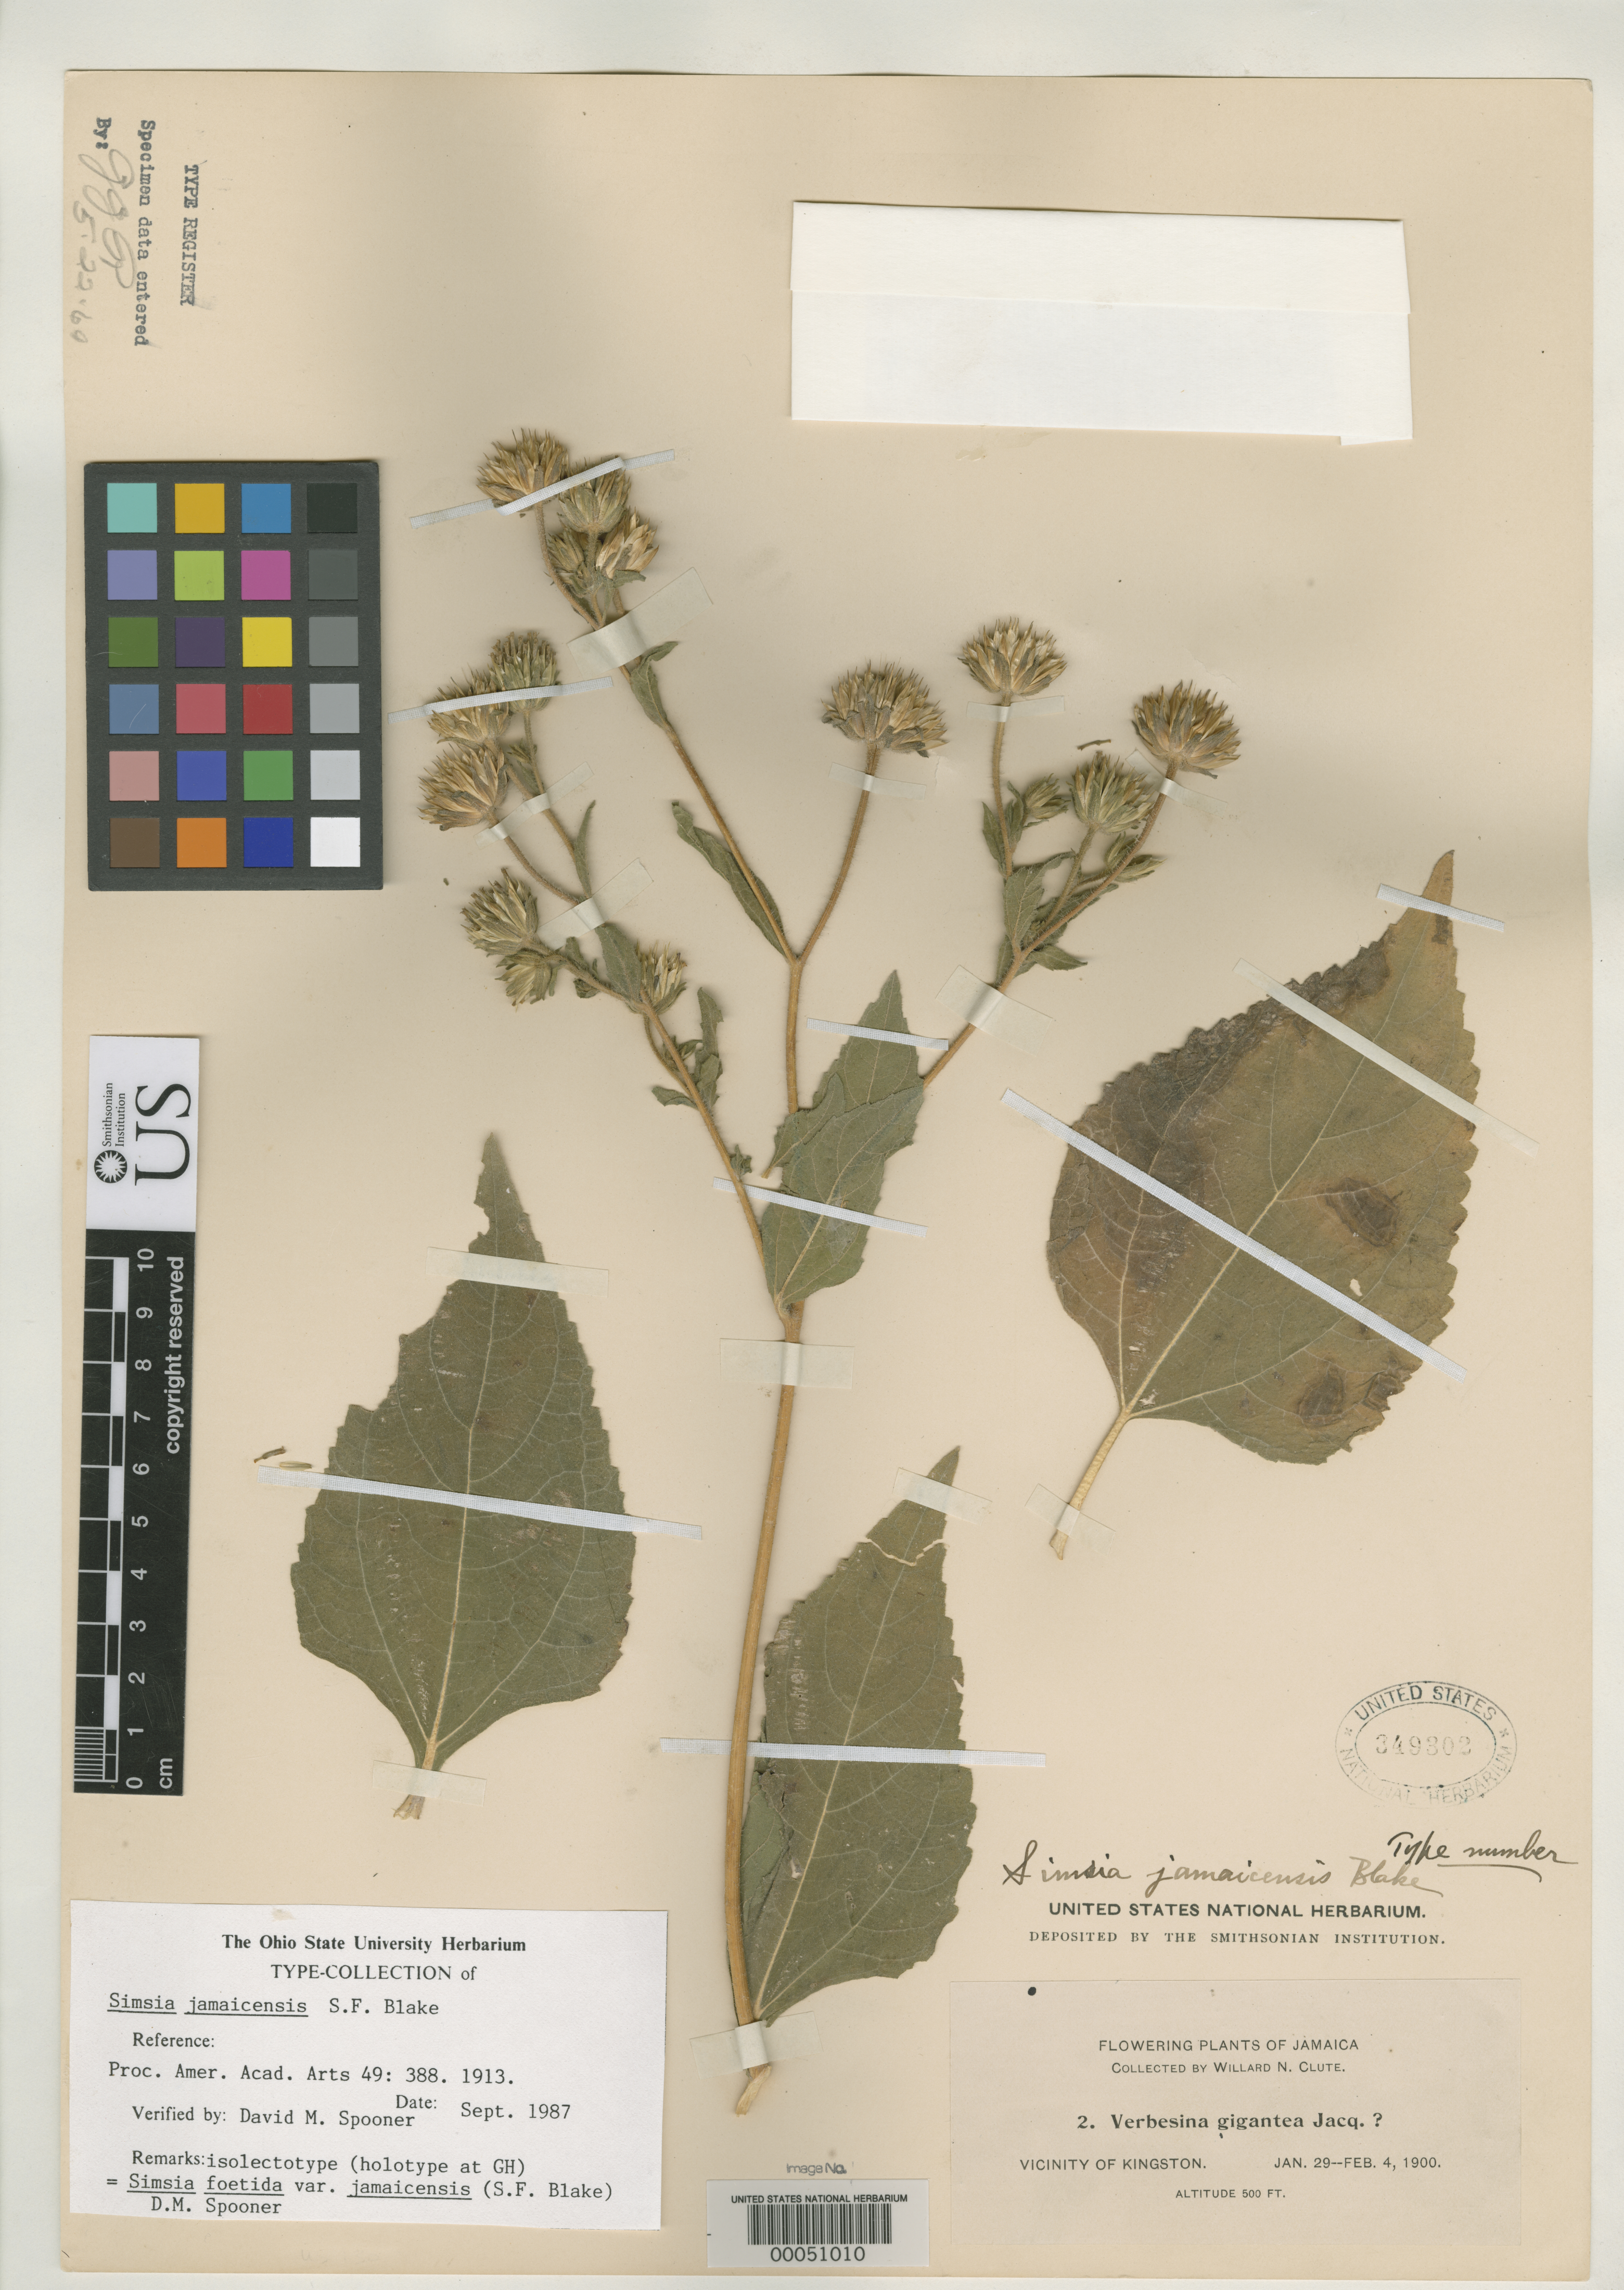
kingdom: Plantae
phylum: Tracheophyta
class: Magnoliopsida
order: Asterales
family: Asteraceae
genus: Simsia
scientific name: Simsia jamaicensis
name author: S.F. Blake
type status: Type Collection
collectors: W. N. Clute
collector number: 2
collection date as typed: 29 Jan 1900 to 04 Feb 1900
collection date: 1900-01-29/1900-02-04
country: Jamaica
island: Greater Antilles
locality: Vicinity of Kingston.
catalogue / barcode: US 349302